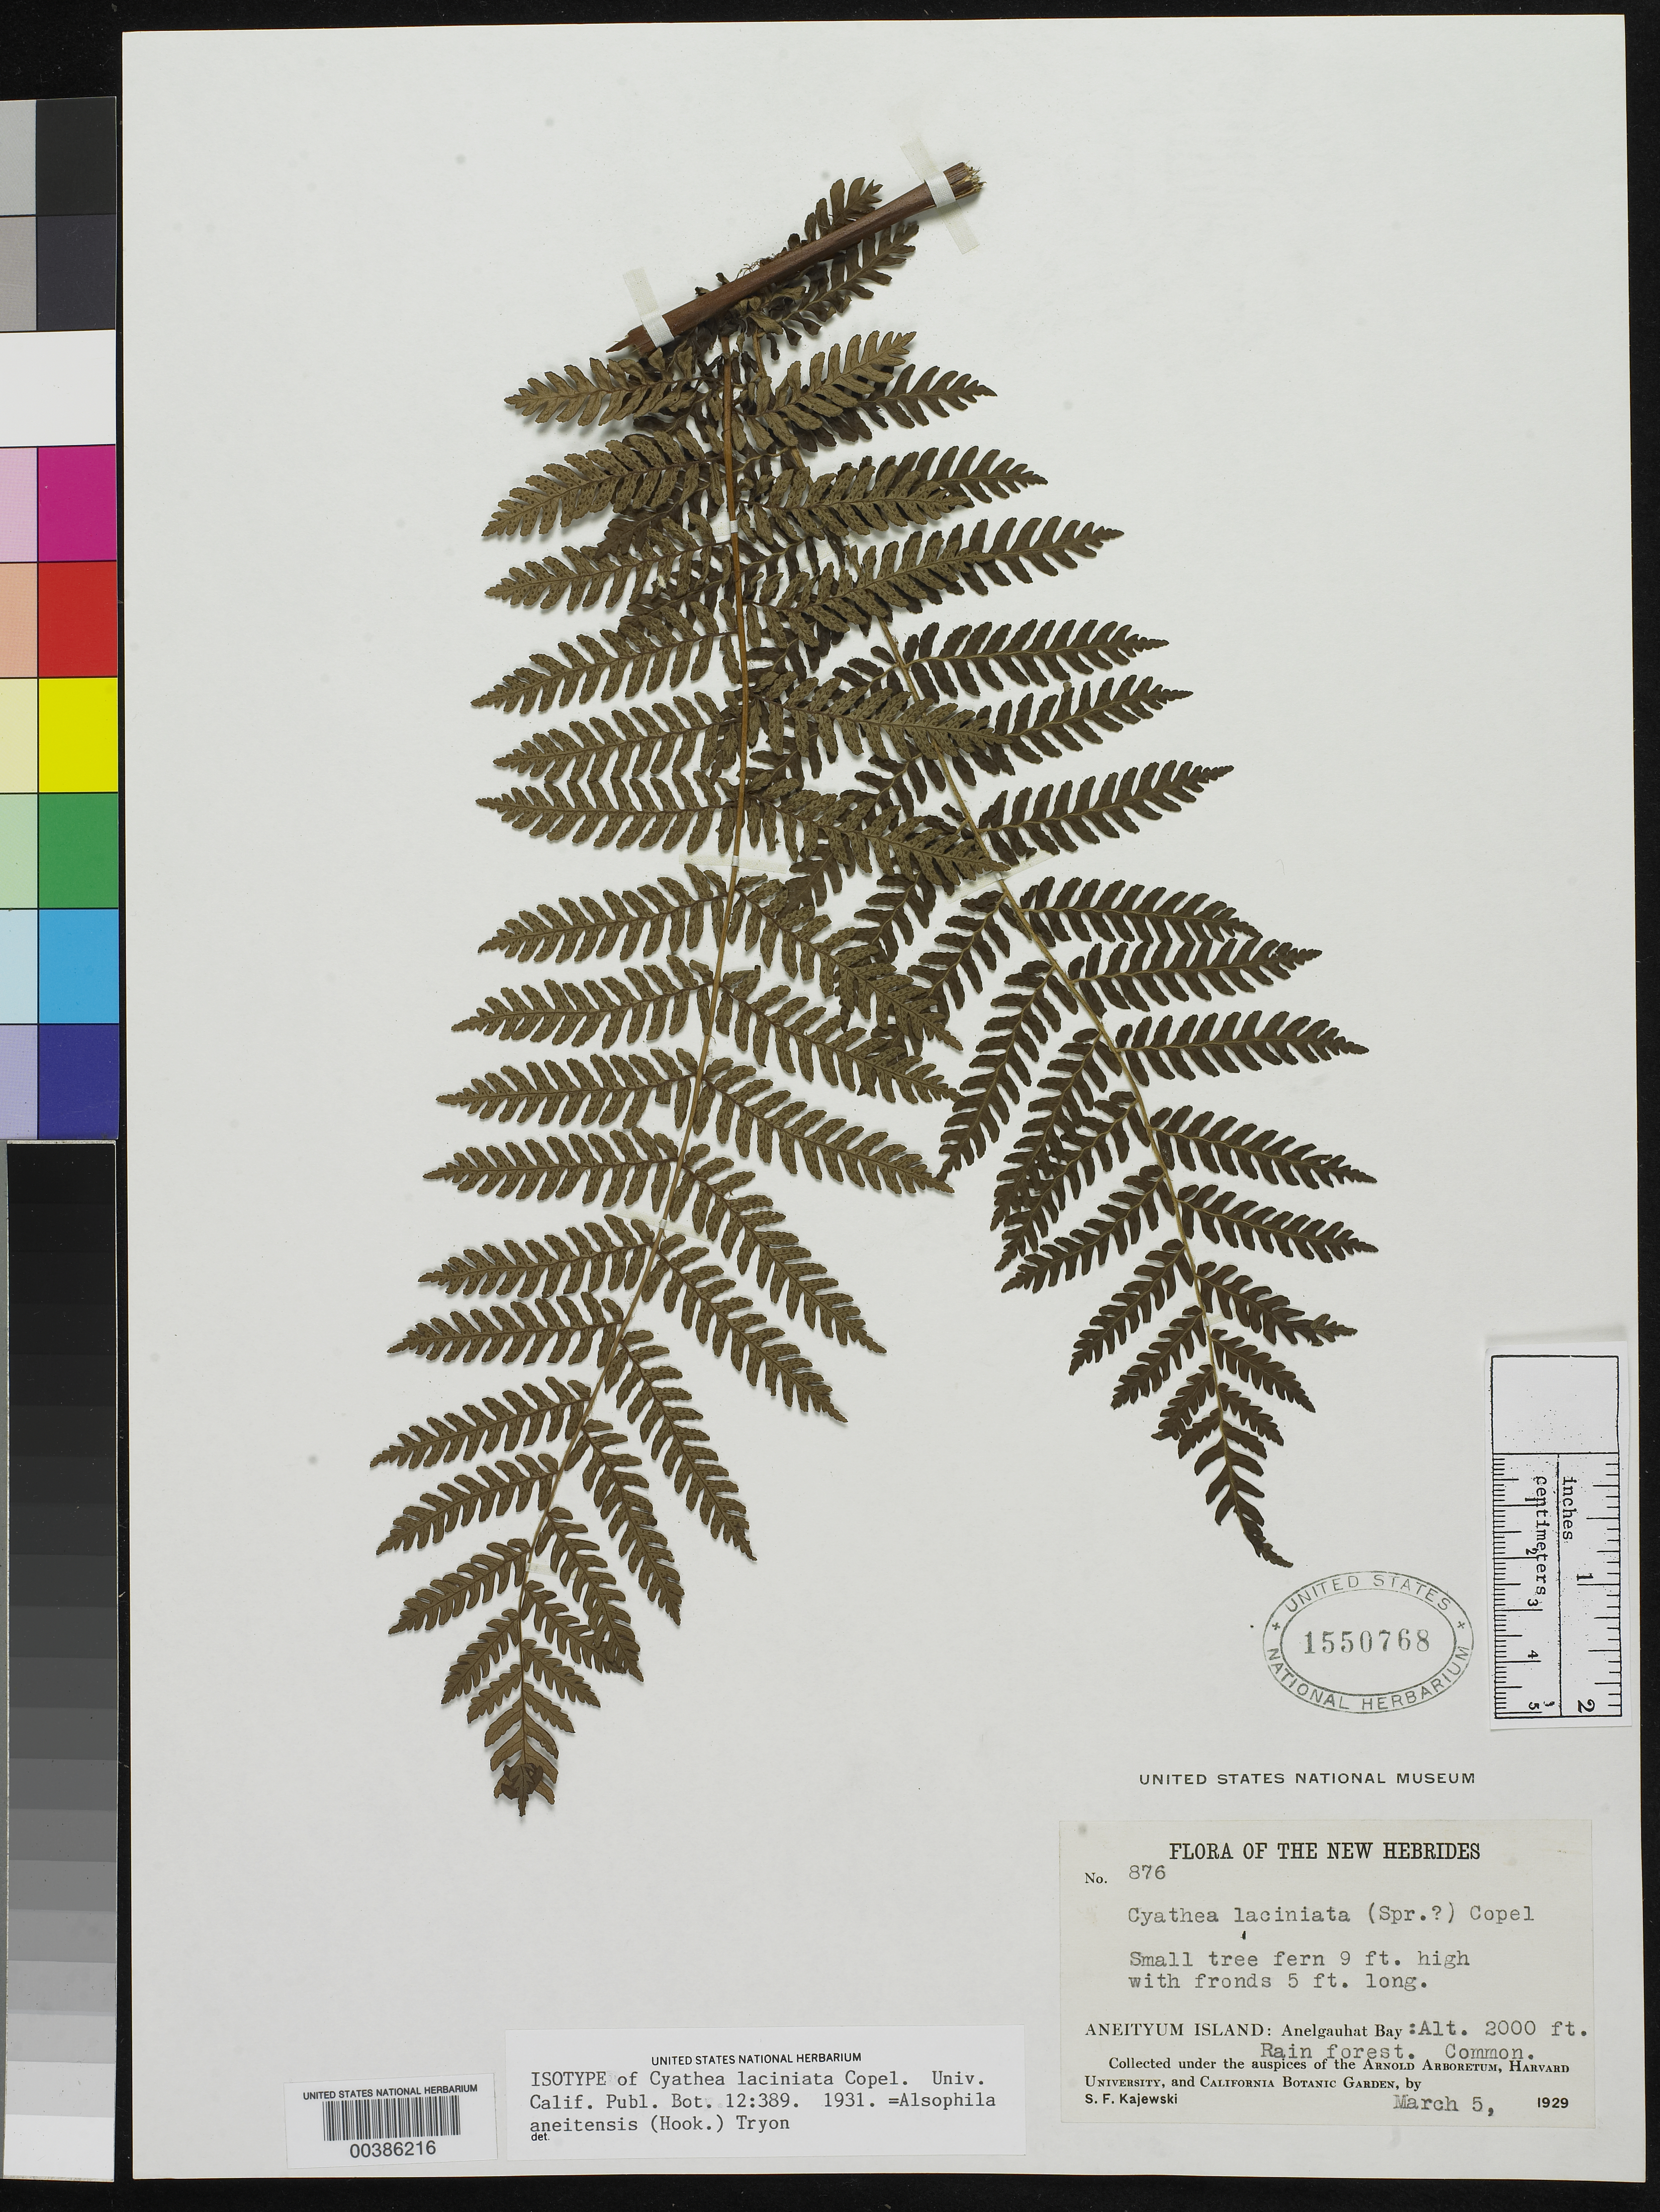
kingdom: Plantae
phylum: Tracheophyta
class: Polypodiopsida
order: Cyatheales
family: Cyatheaceae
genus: Cyathea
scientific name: Cyathea laciniata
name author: Copel.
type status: Isotype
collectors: S. Kajewski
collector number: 876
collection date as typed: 05 Mar 1929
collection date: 1929-03-05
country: Vanuatu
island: Anatom [Aneityum]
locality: Anelgauhat Bay.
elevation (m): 610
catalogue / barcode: US 1550768